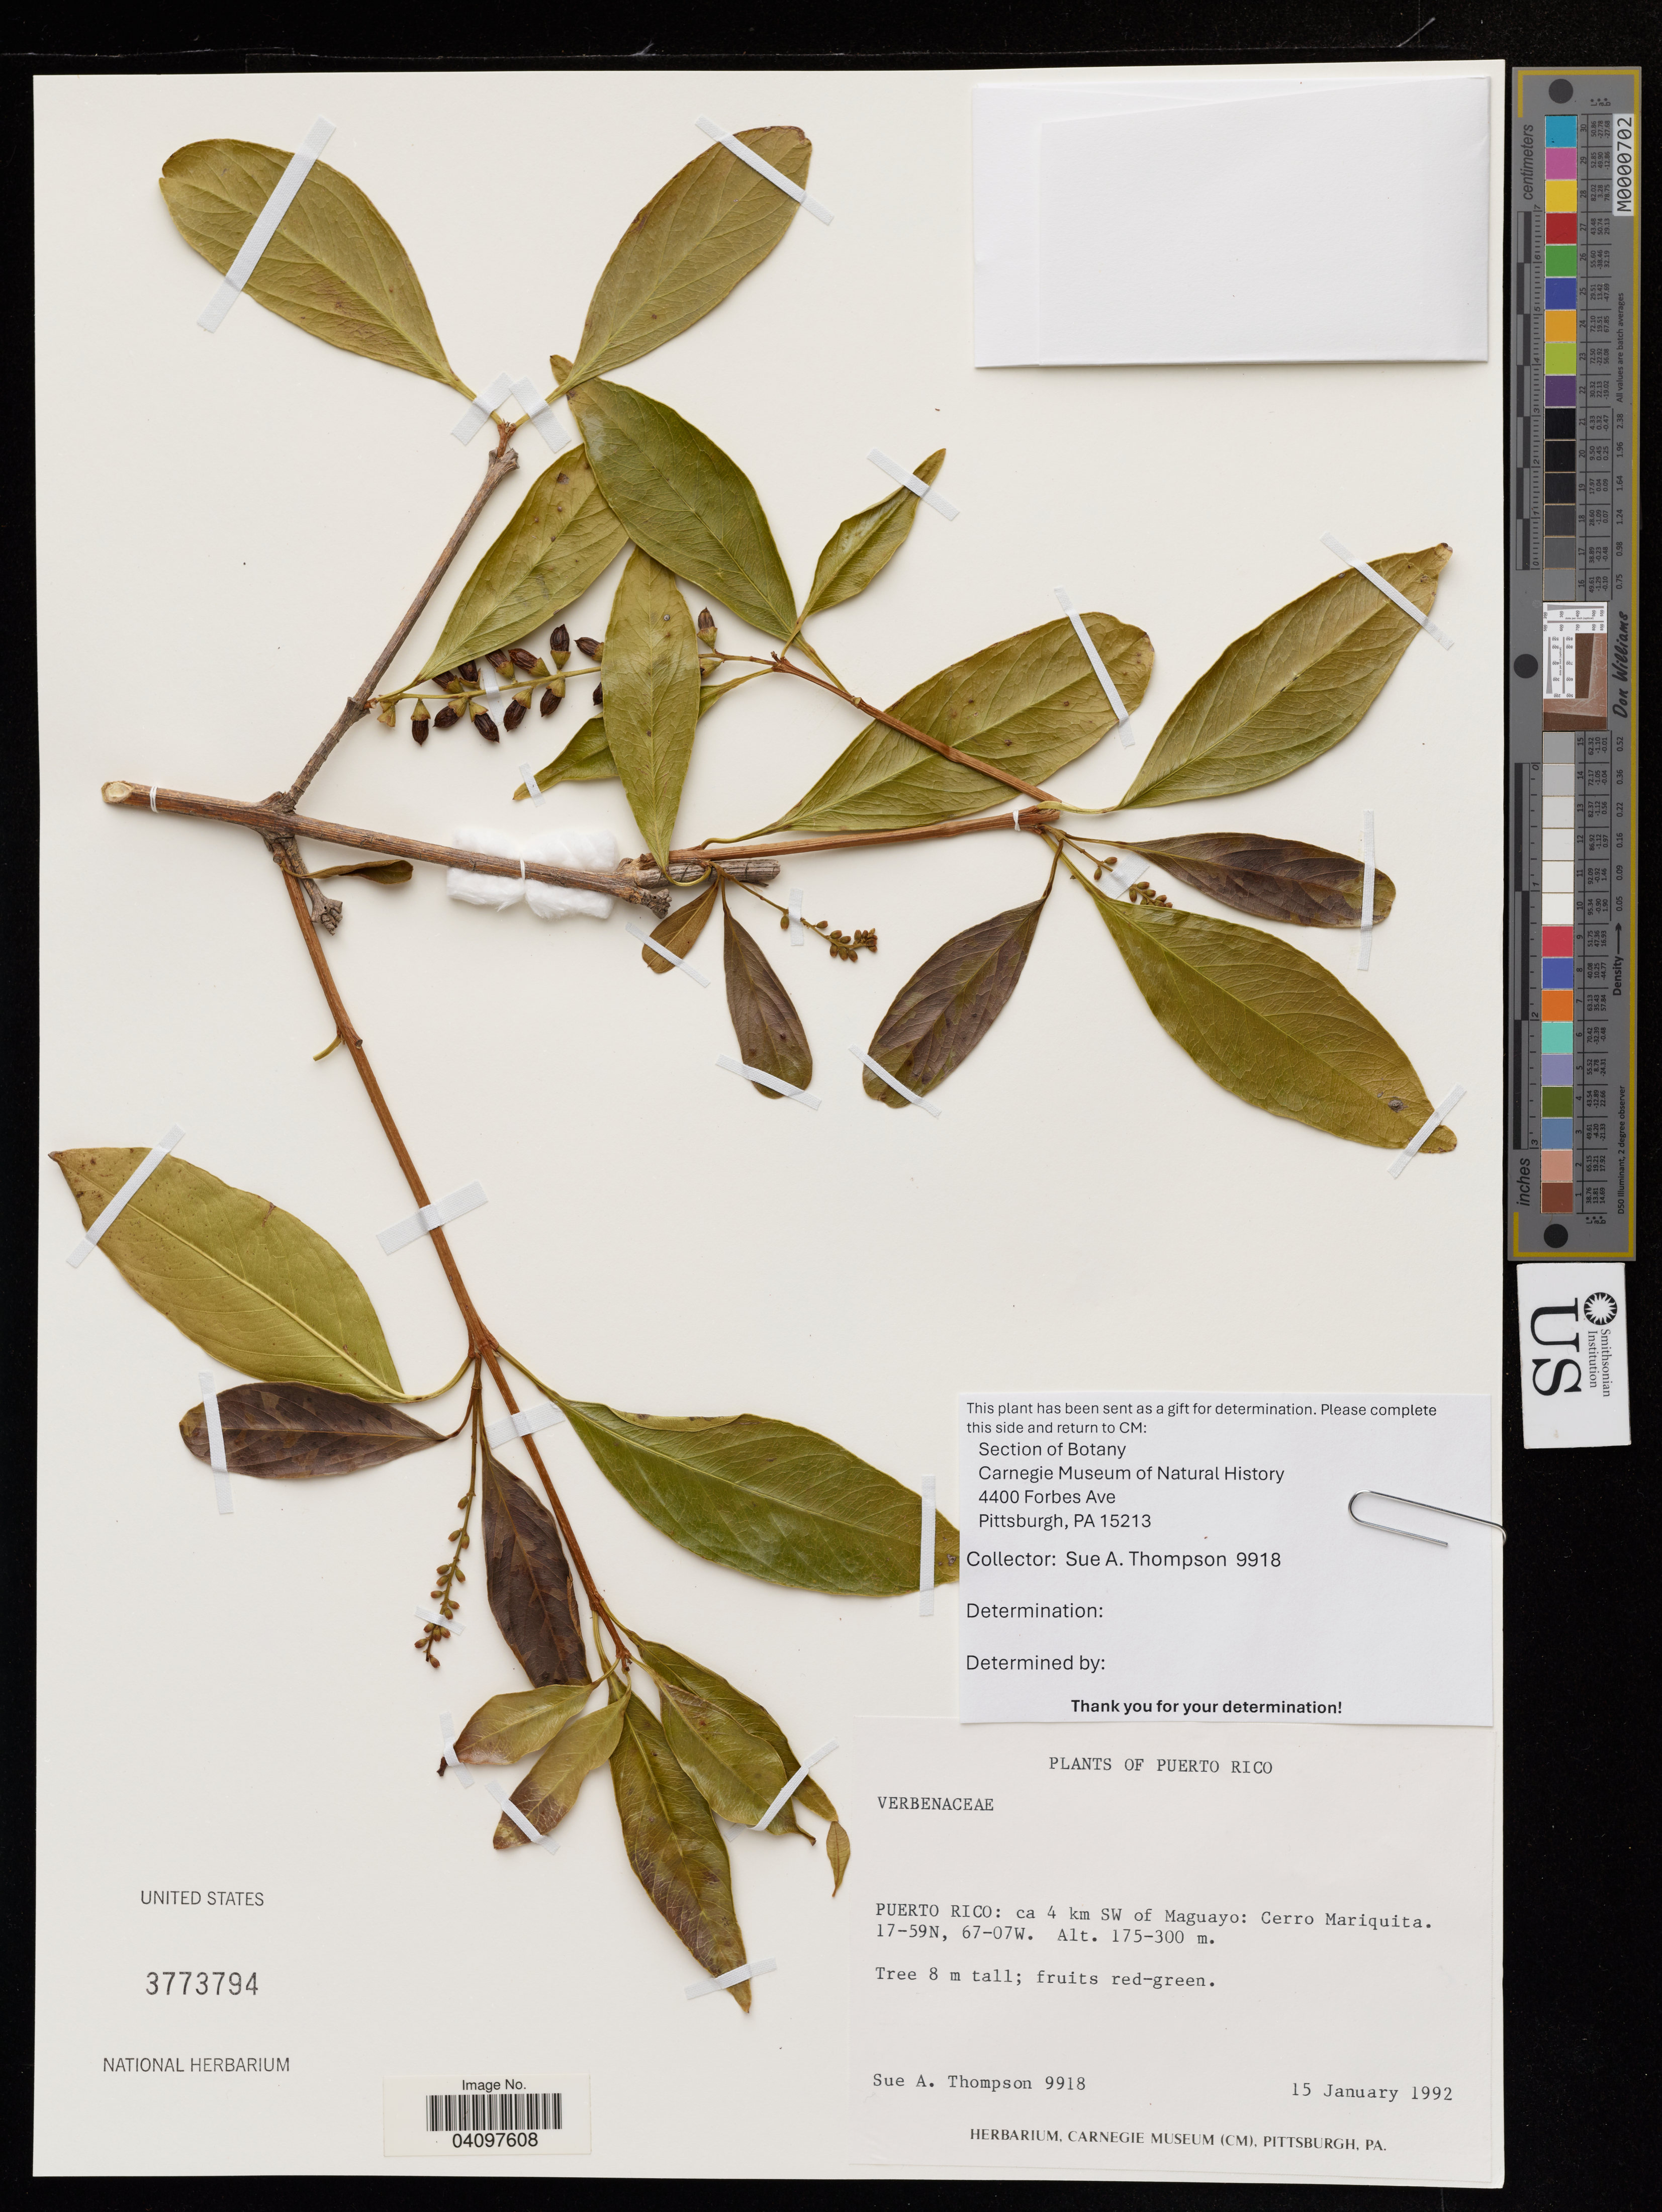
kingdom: Plantae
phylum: Tracheophyta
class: Magnoliopsida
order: Lamiales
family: Verbenaceae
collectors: S. A. Thompson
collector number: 9918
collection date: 1992-01-15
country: Puerto Rico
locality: Puerto Rico: ca 4 km SW of Maguayo: Cerro Mariquita.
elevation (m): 175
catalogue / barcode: US 3773794